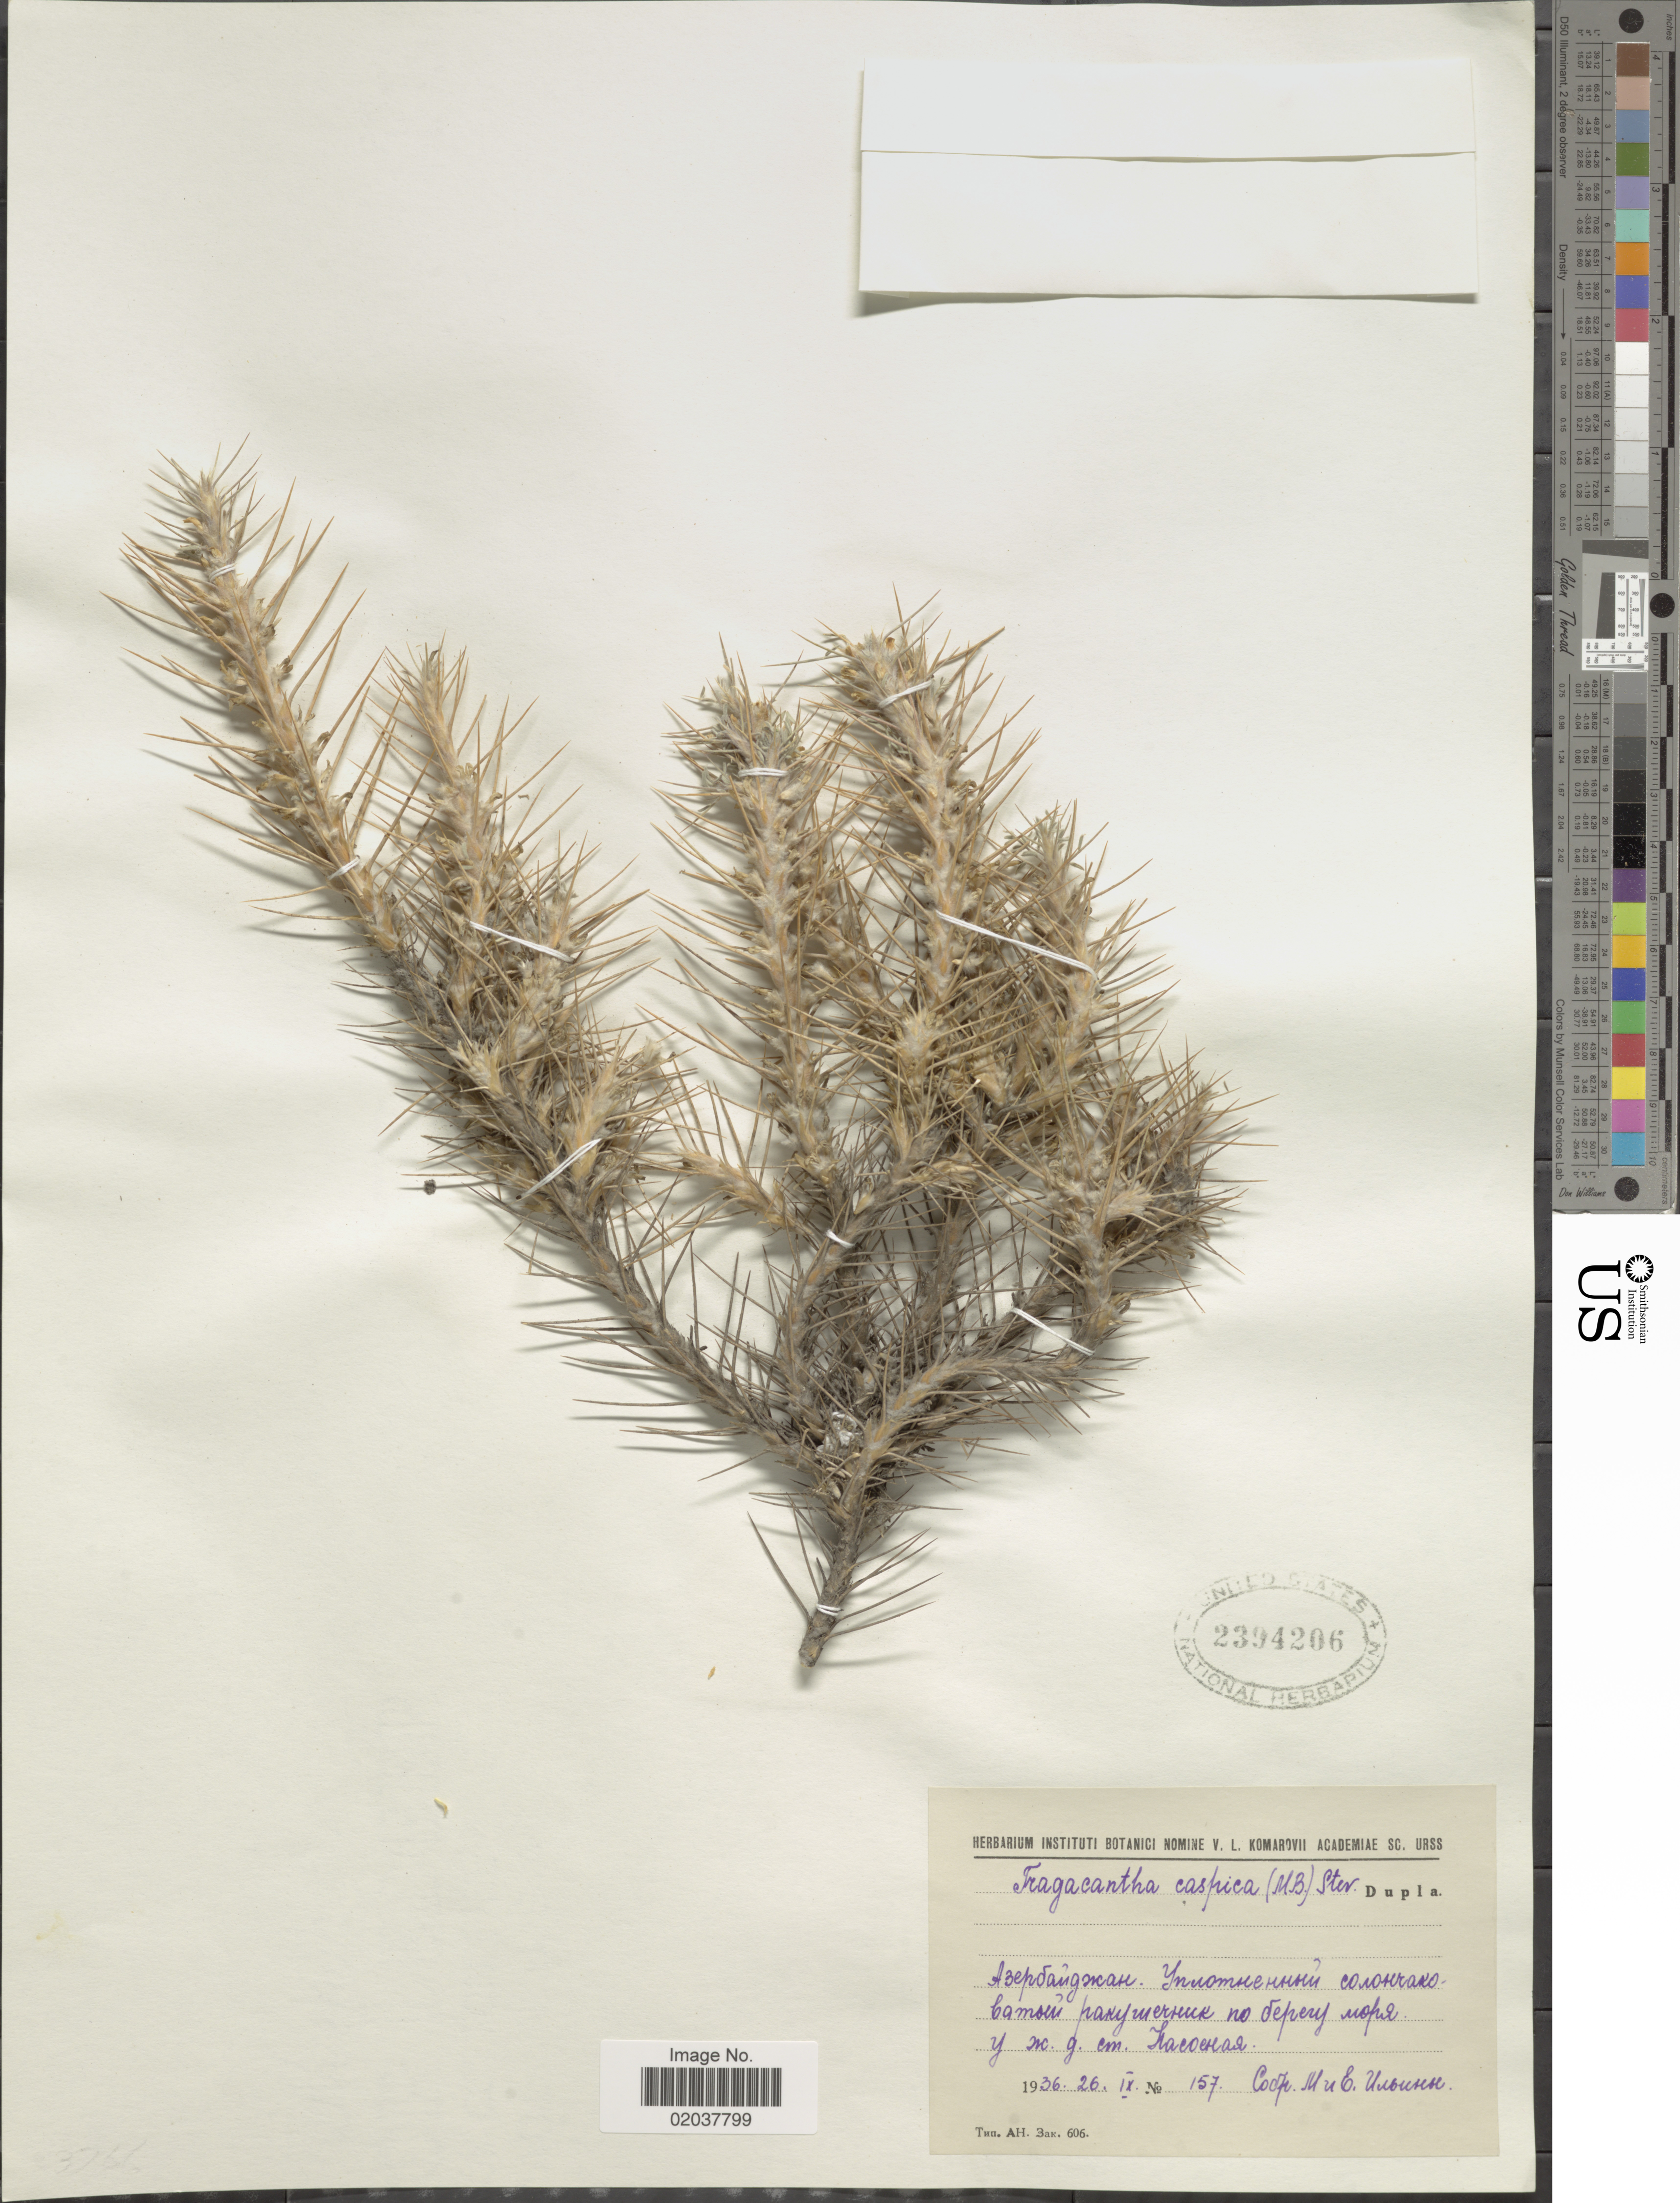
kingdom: Plantae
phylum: Tracheophyta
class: Magnoliopsida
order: Fabales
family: Fabaceae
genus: Astragalus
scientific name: Astragalus caspicus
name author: M. Bieb.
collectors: M. Ilin & E. Ilin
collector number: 157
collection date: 1936-09-26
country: Azerbaijan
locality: Near Nasosnaya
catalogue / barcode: US 2394206